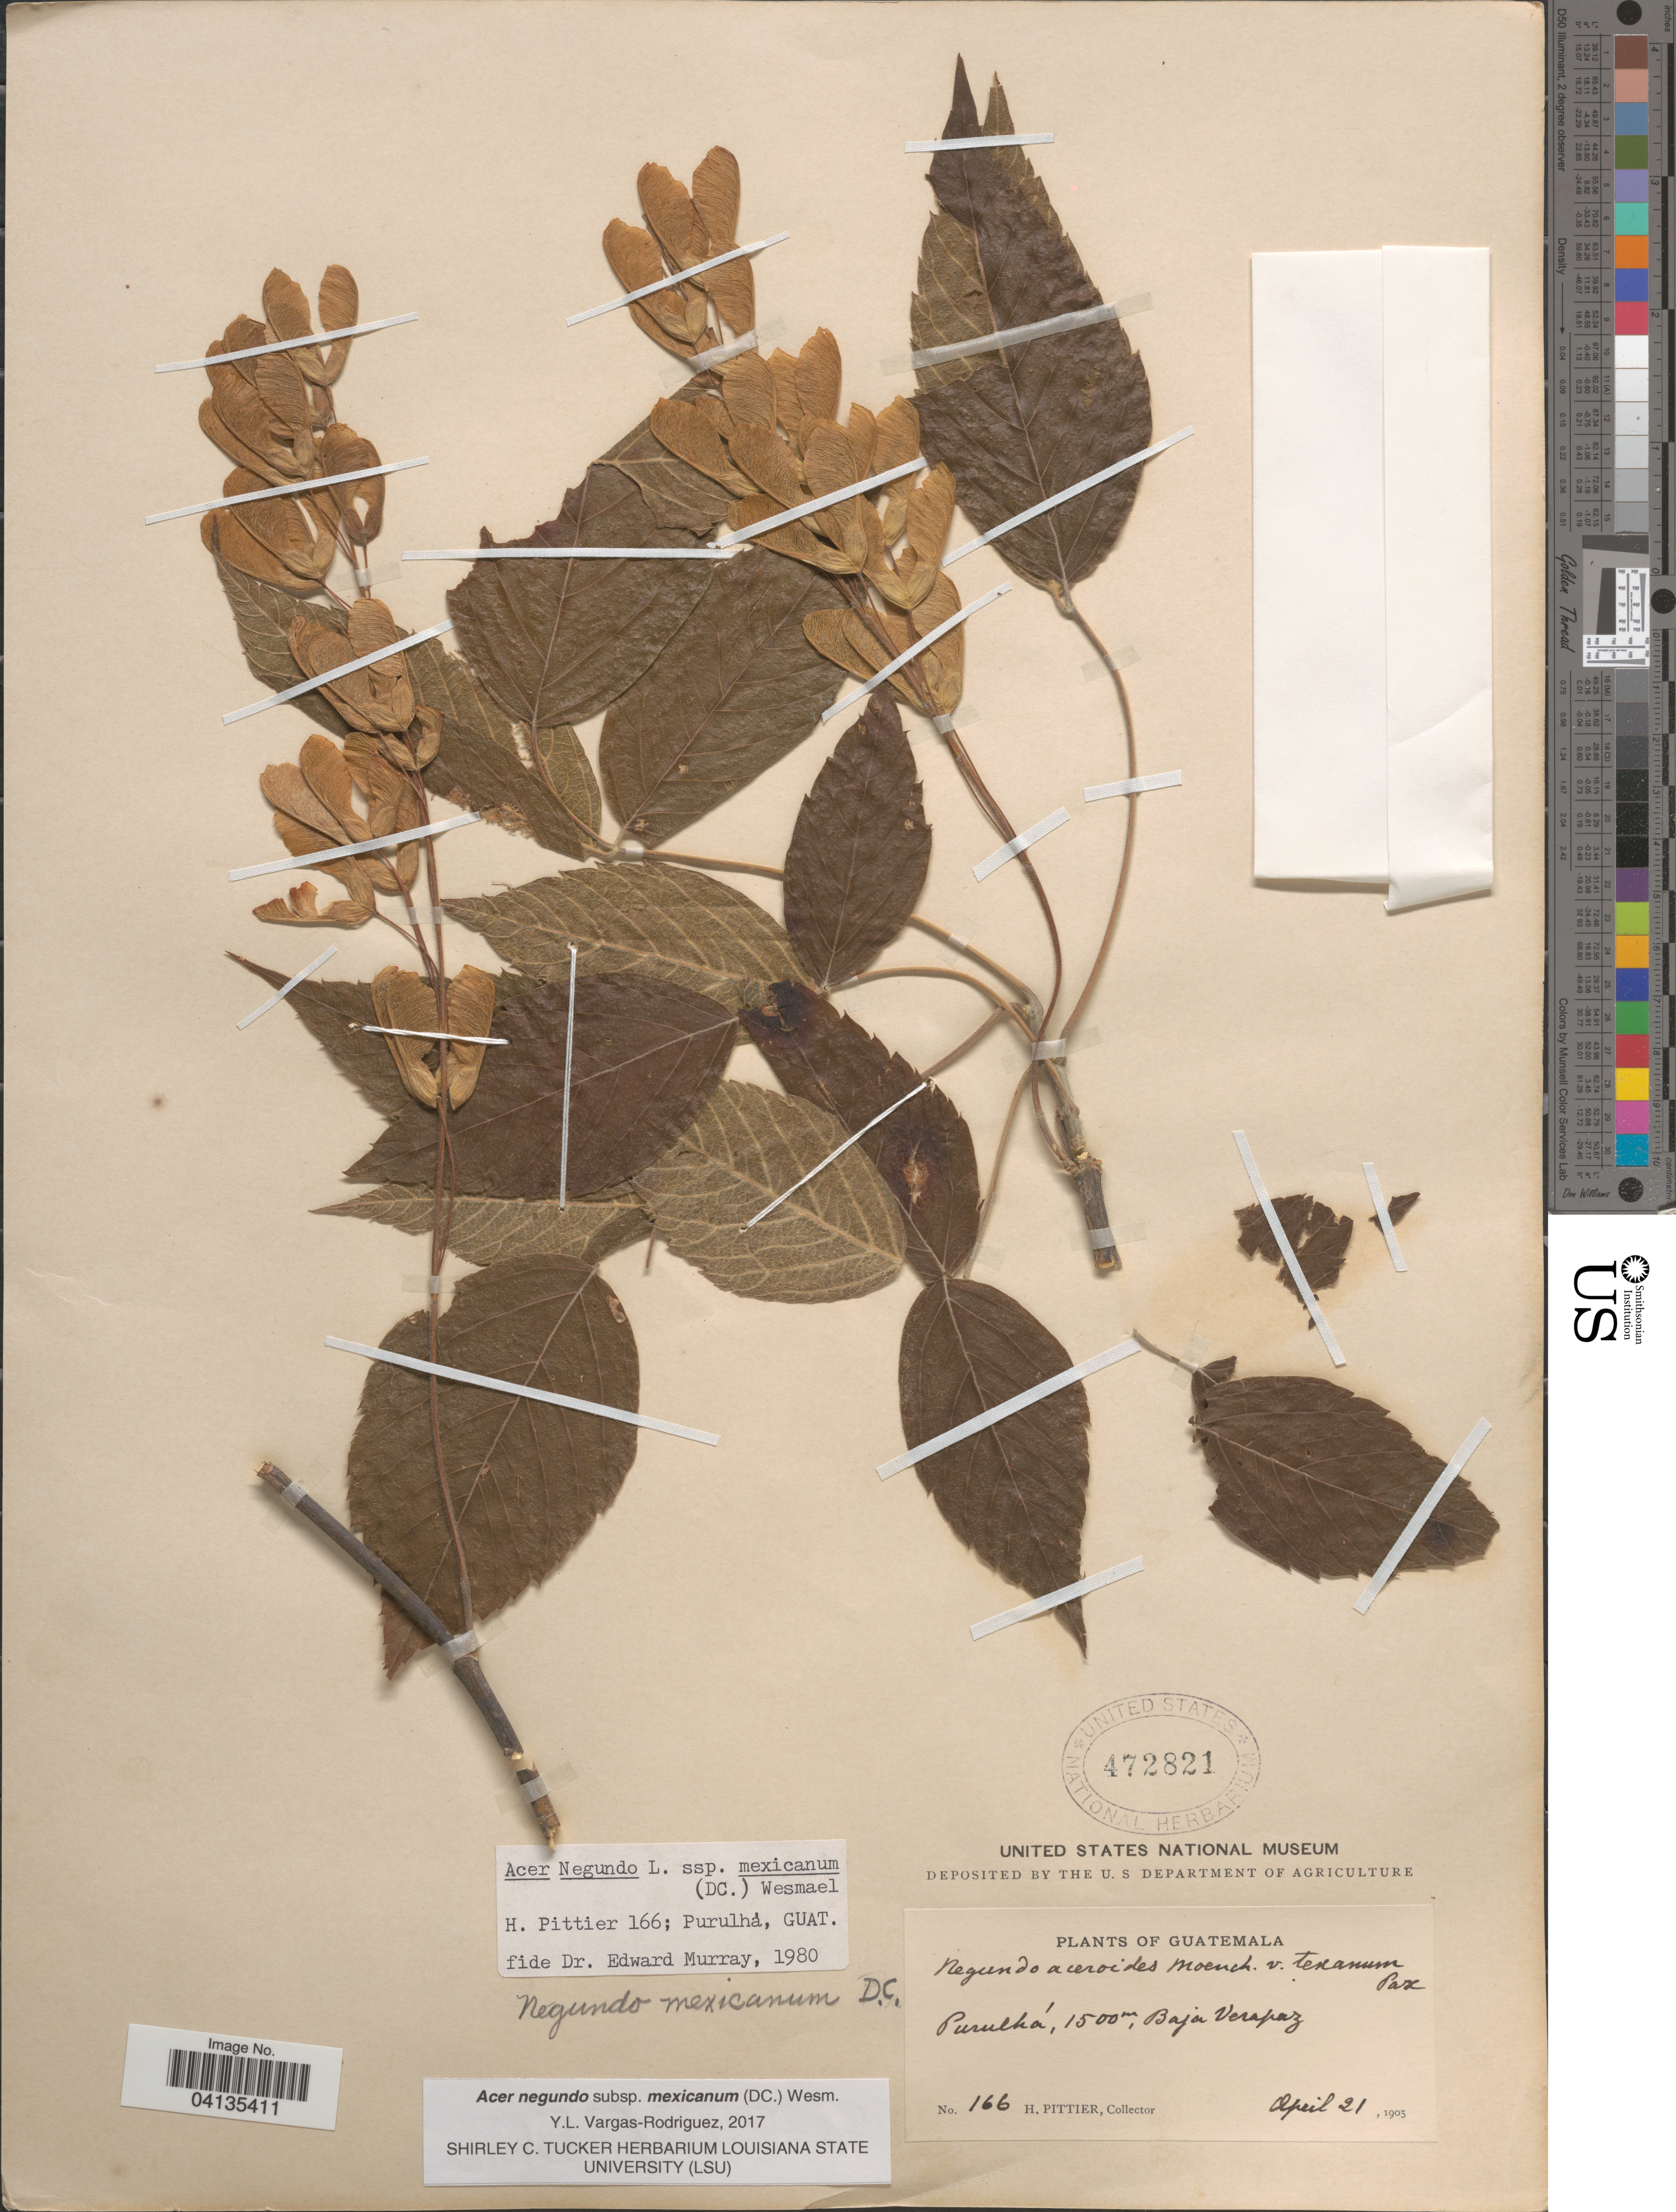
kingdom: Plantae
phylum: Tracheophyta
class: Magnoliopsida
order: Sapindales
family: Sapindaceae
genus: Acer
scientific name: Acer negundo subsp. mexicanum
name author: (DC.) Wesm.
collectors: H. F. Pittier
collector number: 16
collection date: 1905-04-21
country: Guatemala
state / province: Baja Verapaz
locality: Purulhá.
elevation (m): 1500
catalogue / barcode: US 472821